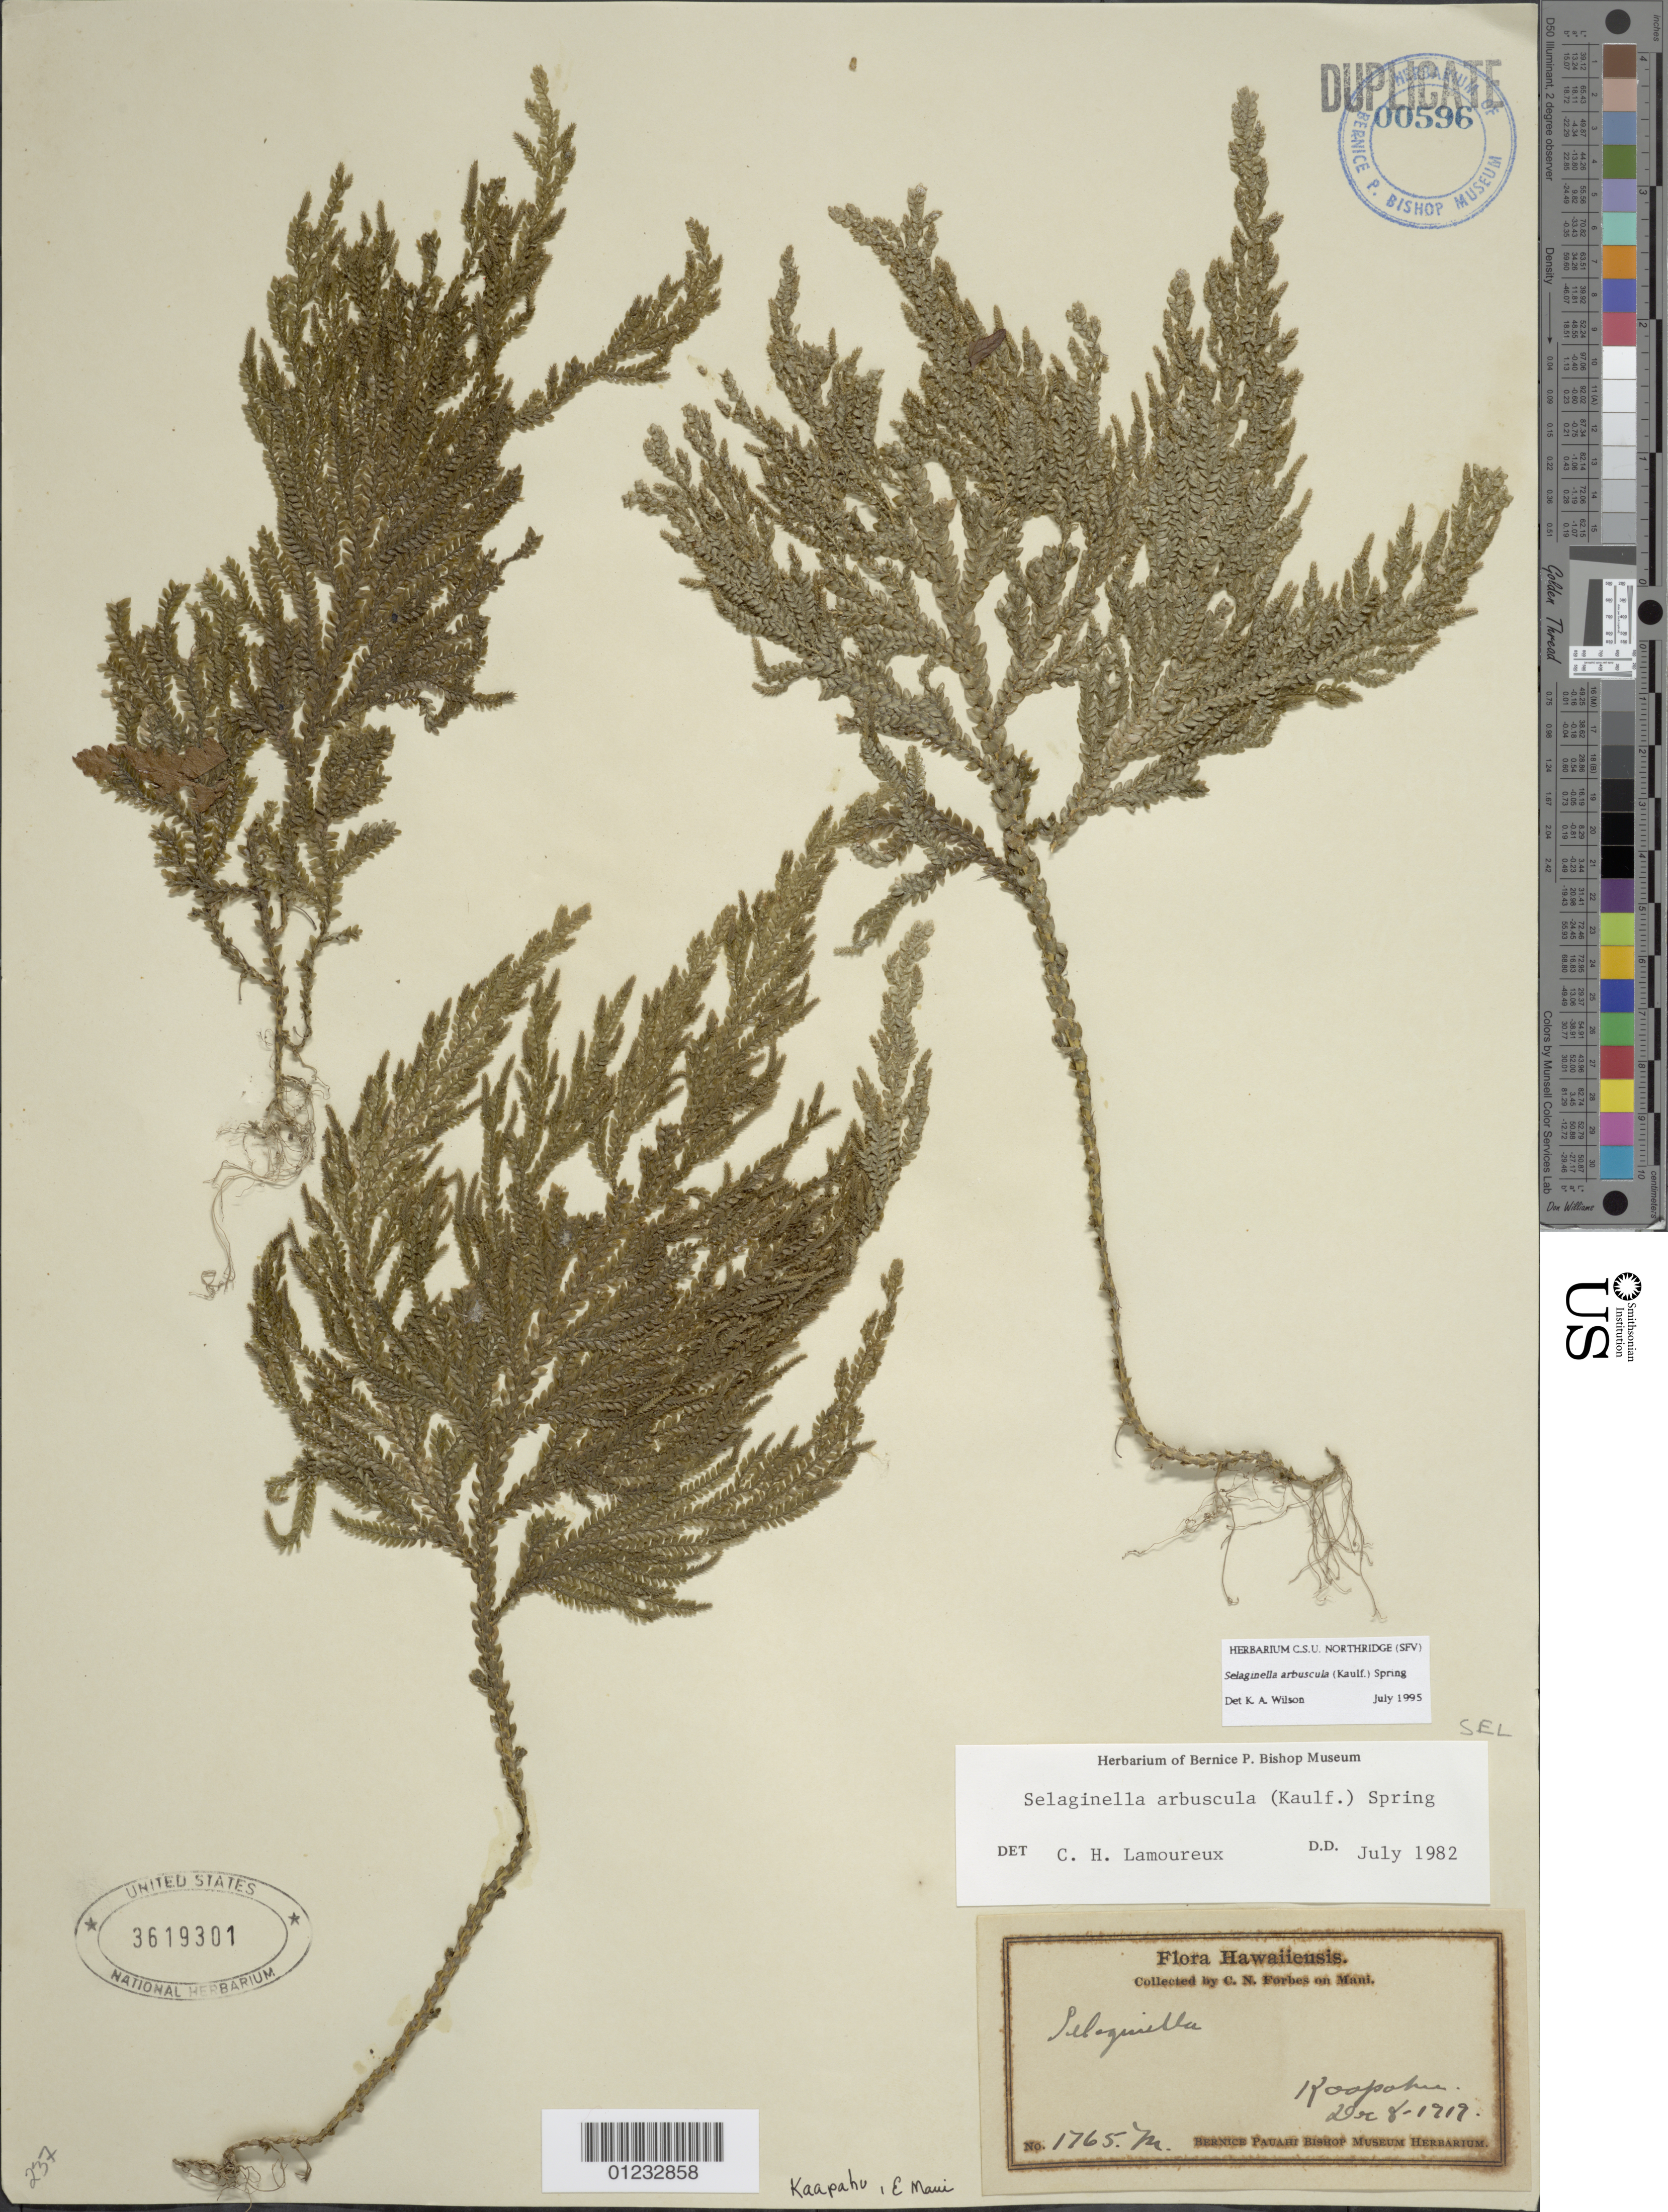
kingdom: Plantae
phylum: Tracheophyta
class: Lycopodiopsida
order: Selaginellales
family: Selaginellaceae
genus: Selaginella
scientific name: Selaginella arbuscula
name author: (Kualf.) Spring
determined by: Wilson, K. A.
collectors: C. N. Forbes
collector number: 1765.M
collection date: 1919-12-08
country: United States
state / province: Hawaii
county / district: Maui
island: Maui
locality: Kaapahu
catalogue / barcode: US 3619301